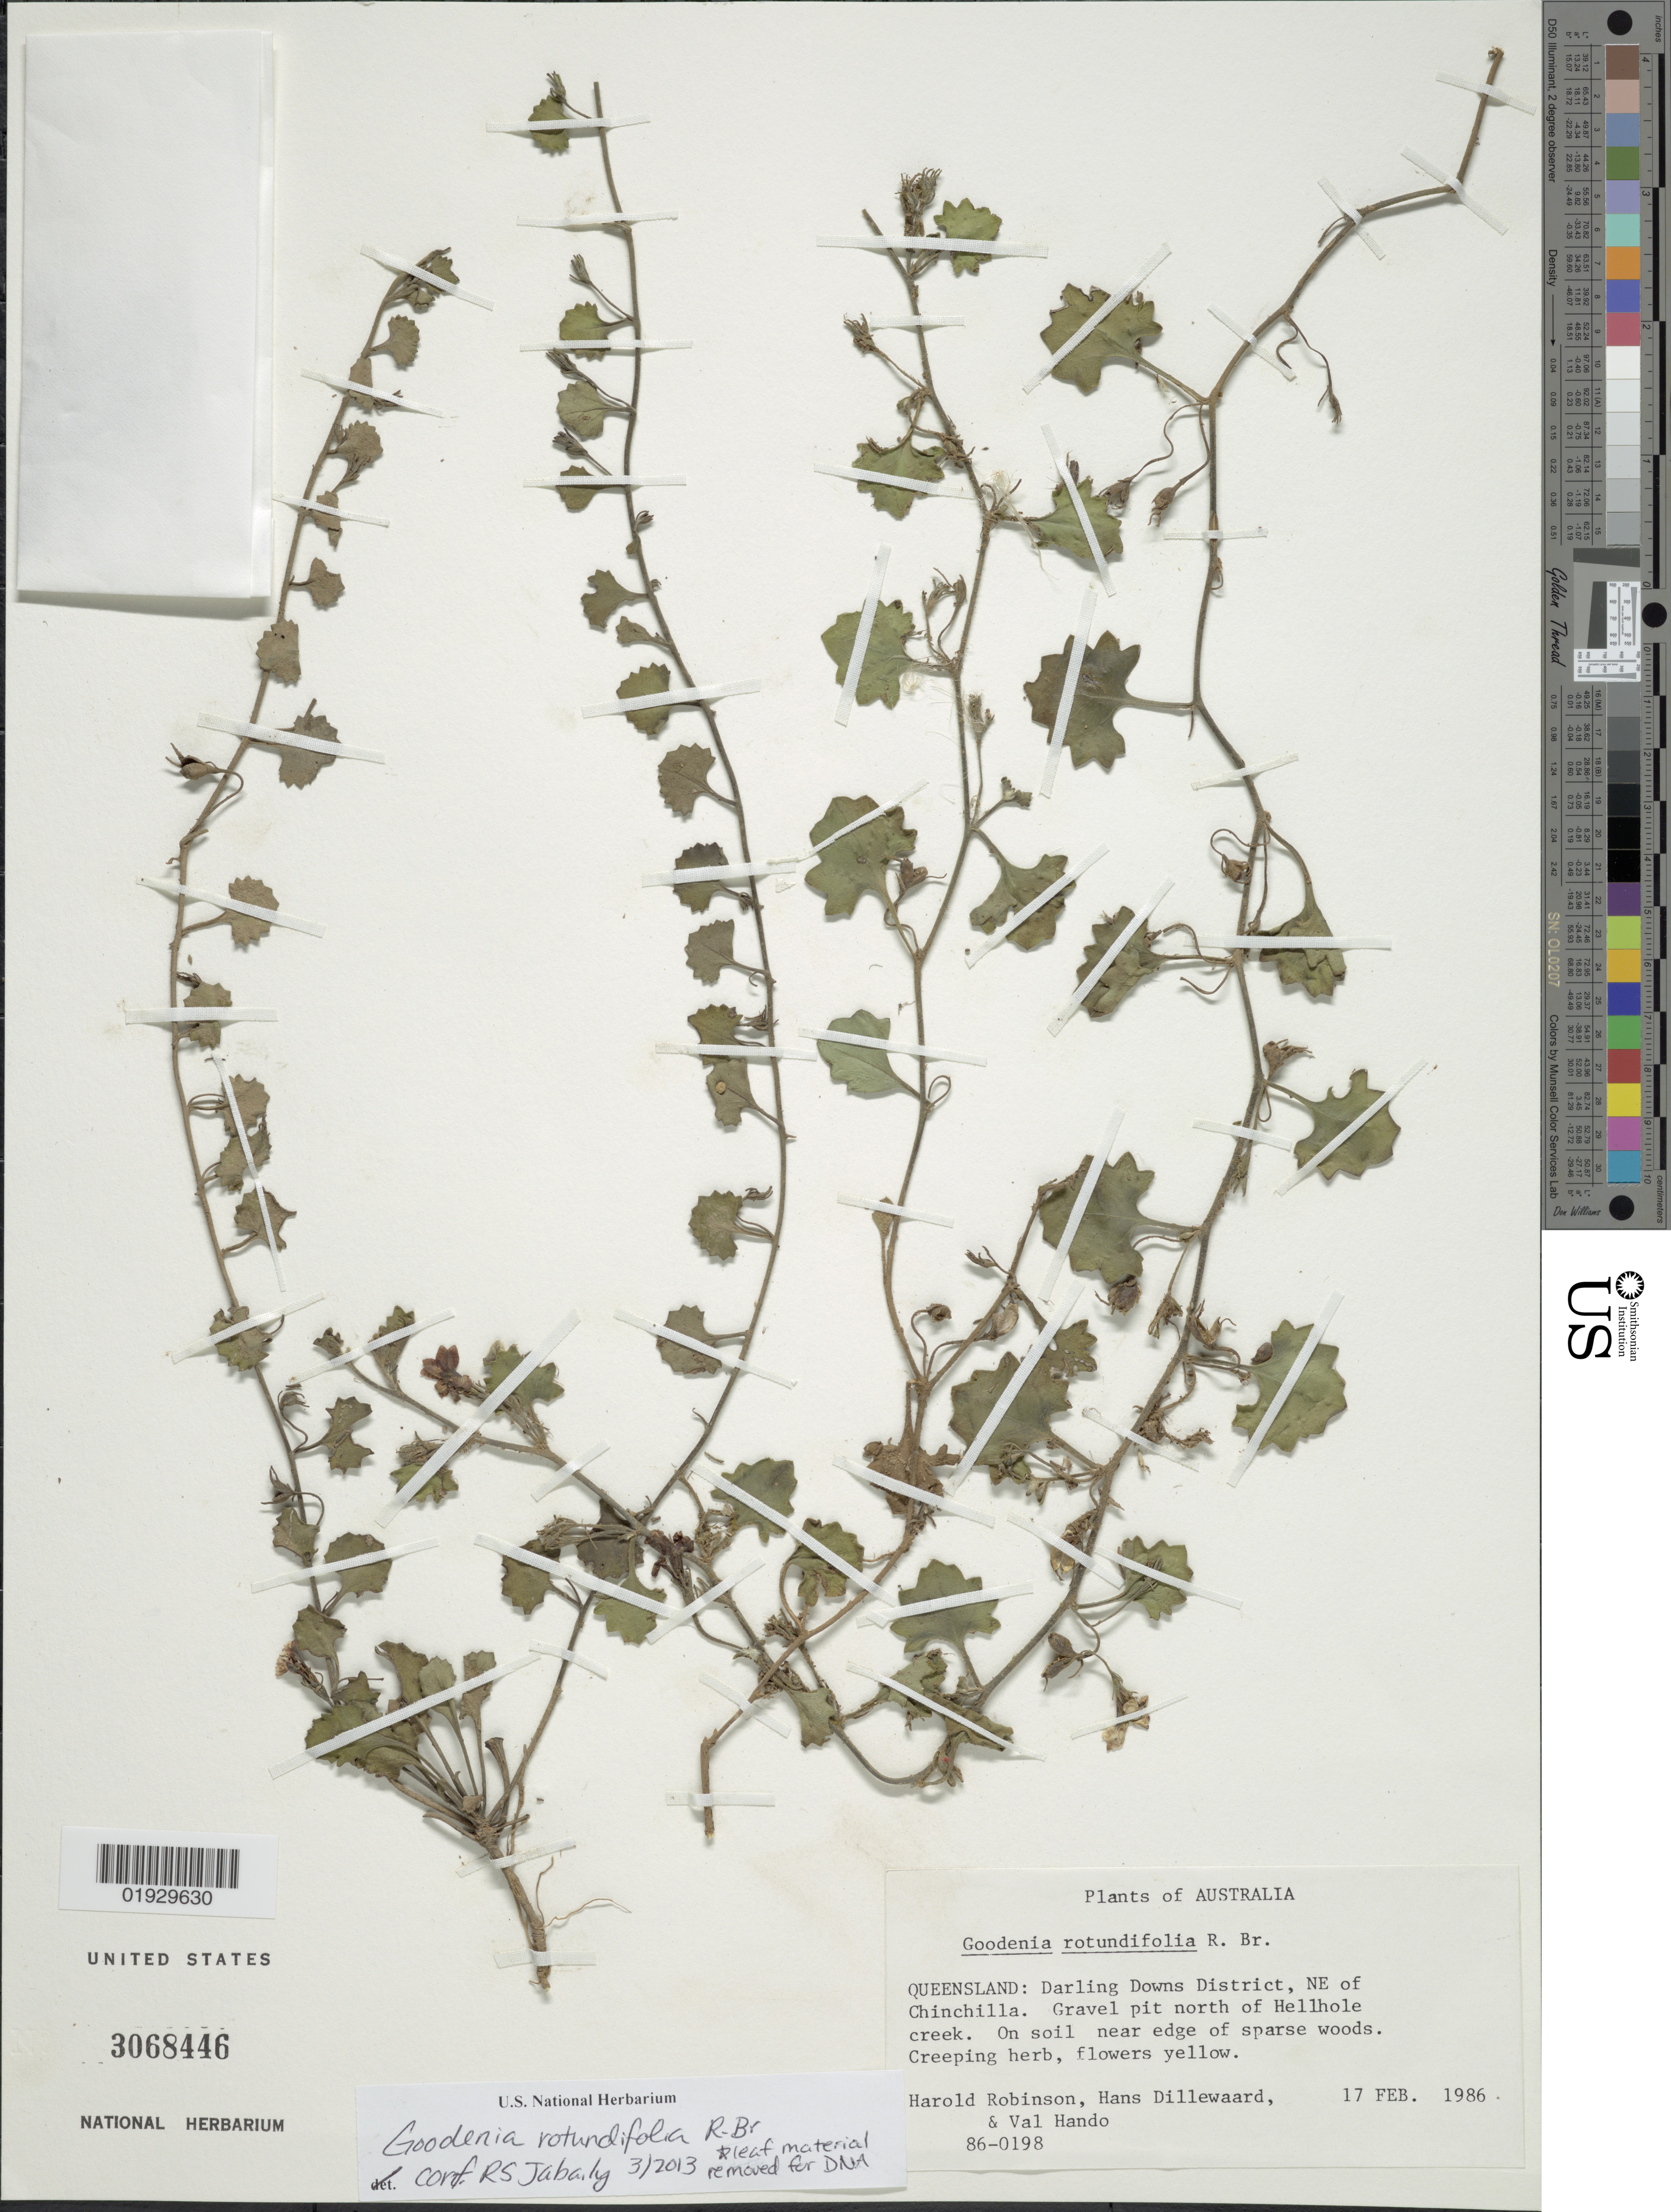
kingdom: Plantae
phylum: Tracheophyta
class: Magnoliopsida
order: Asterales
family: Goodeniaceae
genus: Goodenia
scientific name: Goodenia rotundifolia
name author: R. Br.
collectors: H. Robinson, H. Dillewaard & V. Hando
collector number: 86-0198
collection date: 1986-02-17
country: Australia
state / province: Queensland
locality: Queensland: Darling Downs District, NE of Chinchilla. Gravel pit north of Hellhole creek.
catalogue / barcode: US 3068446